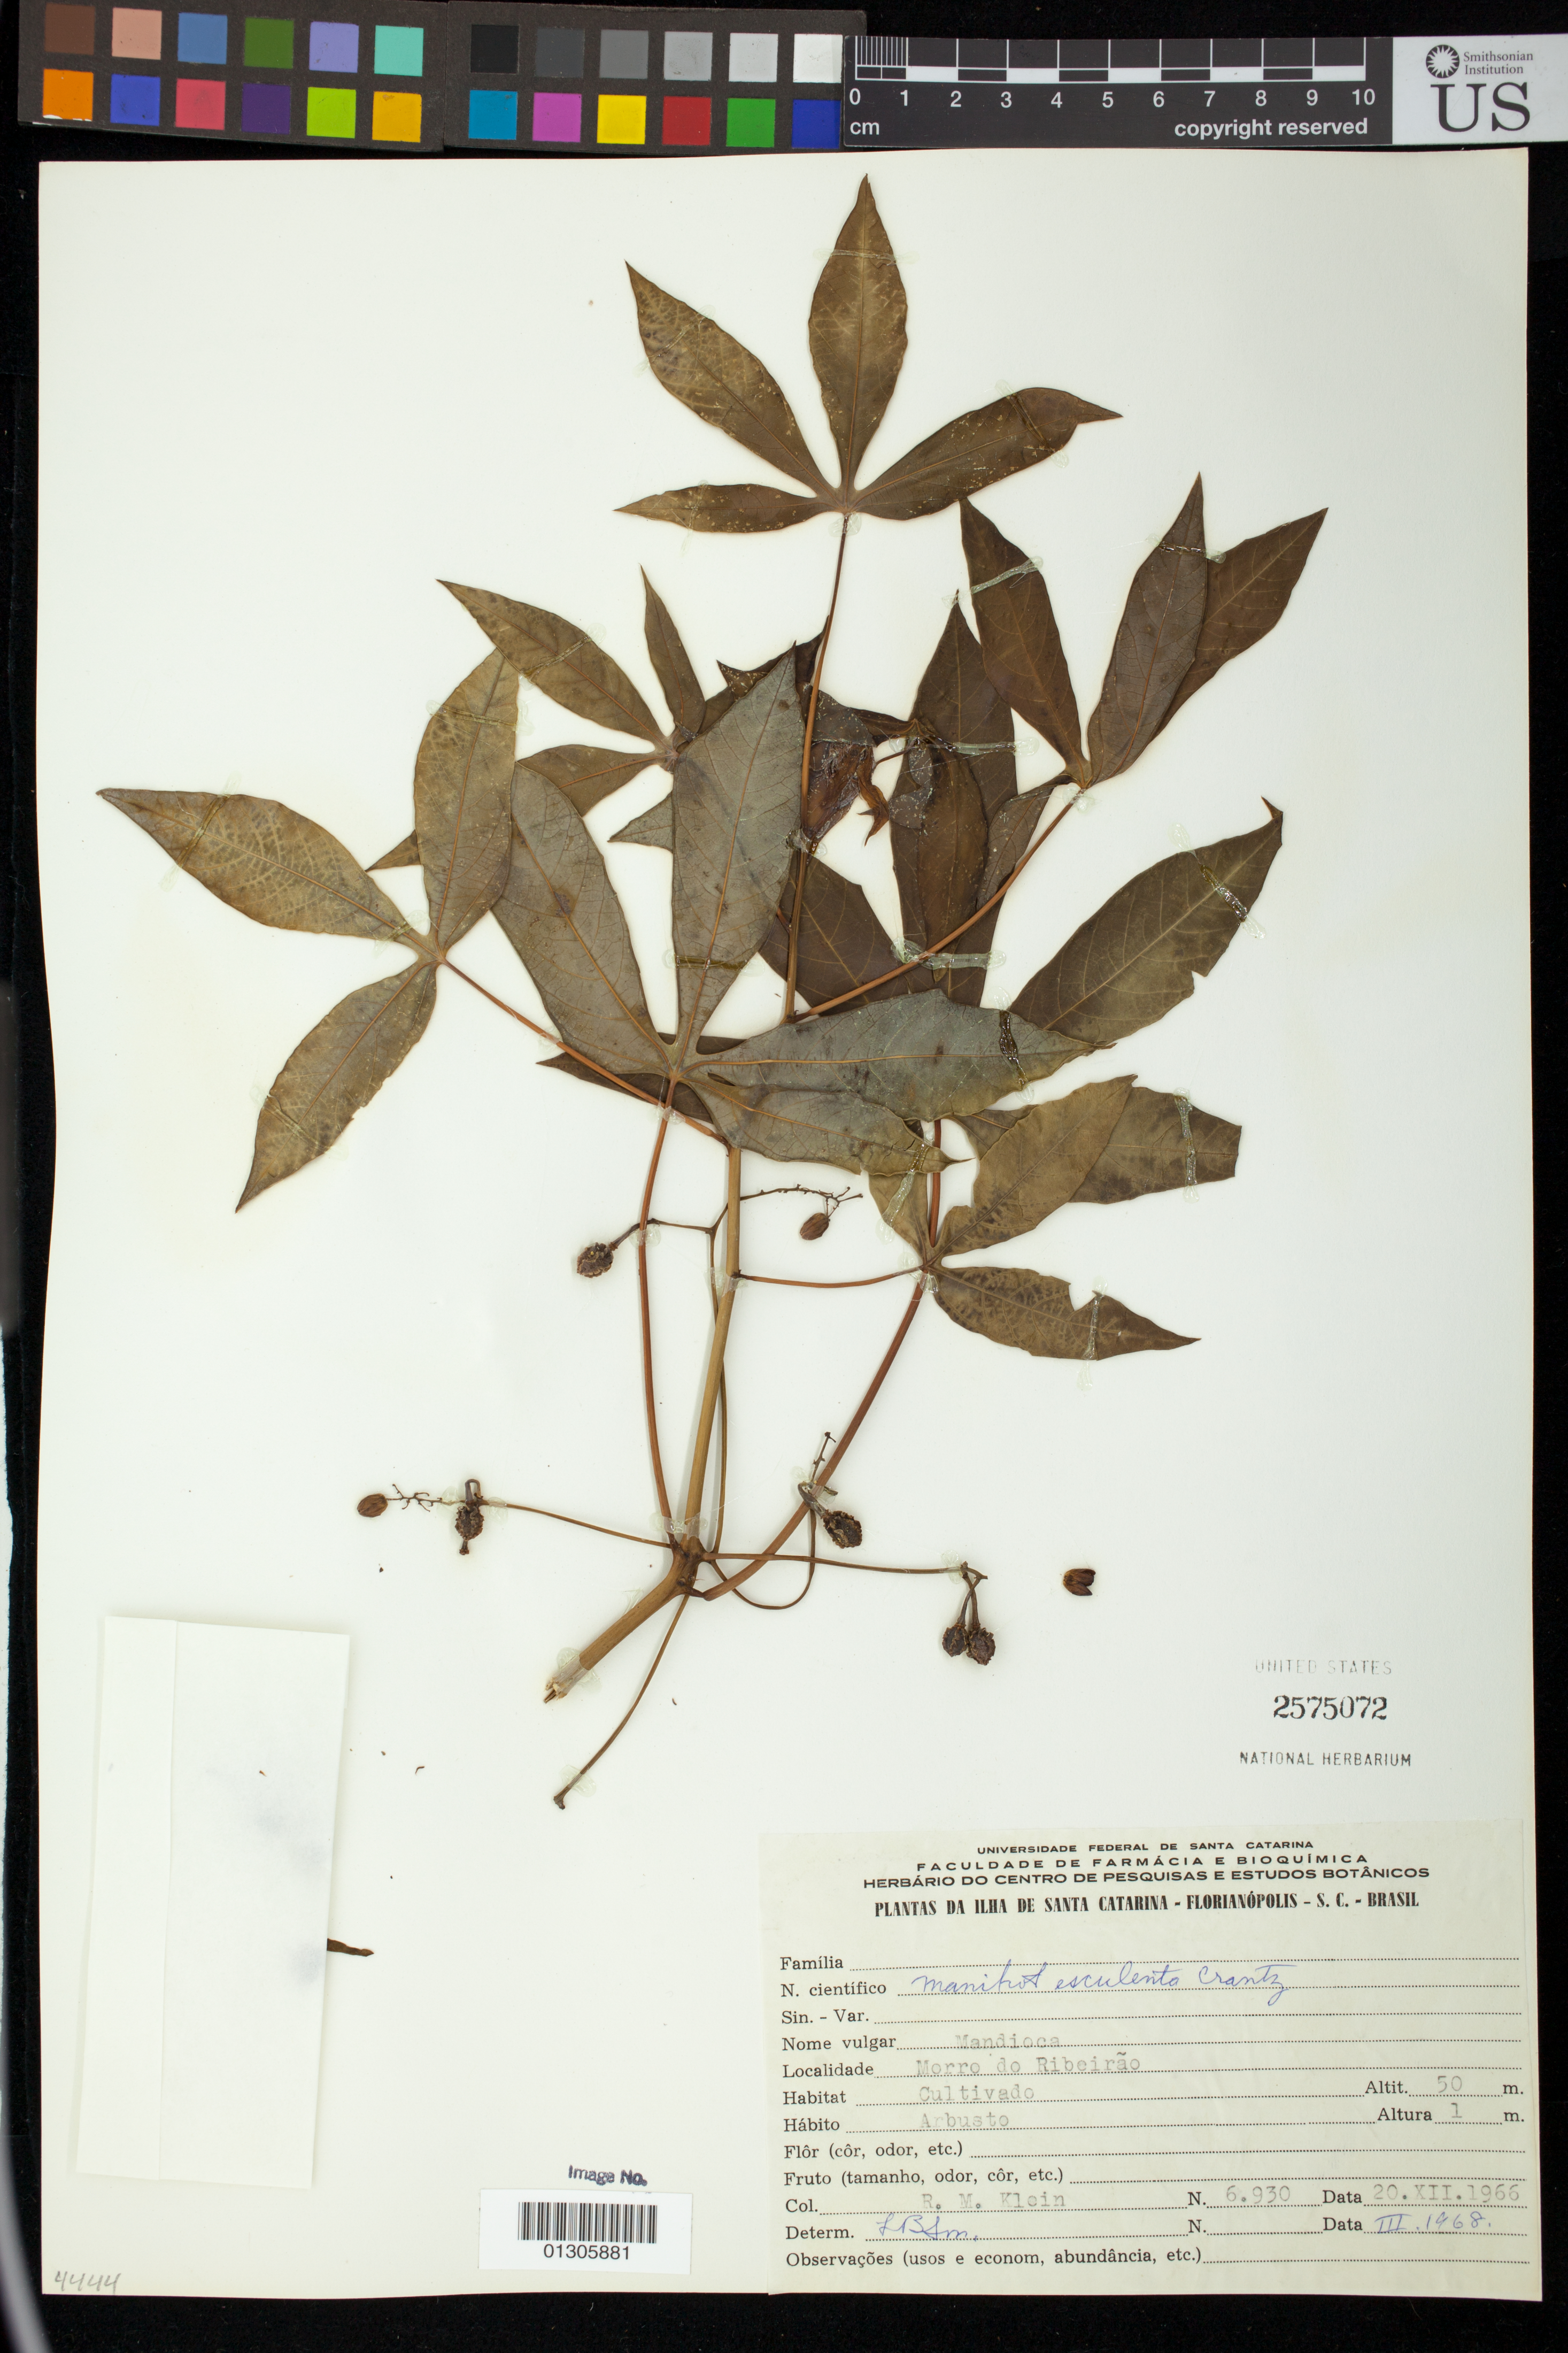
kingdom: Plantae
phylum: Tracheophyta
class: Magnoliopsida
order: Malpighiales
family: Euphorbiaceae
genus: Manihot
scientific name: Manihot esculenta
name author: Crantz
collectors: R. M. Klein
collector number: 6930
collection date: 1966-12-20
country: Brazil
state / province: Santa Catarina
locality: Morro do Ribeirao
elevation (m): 50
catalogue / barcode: US 2575072